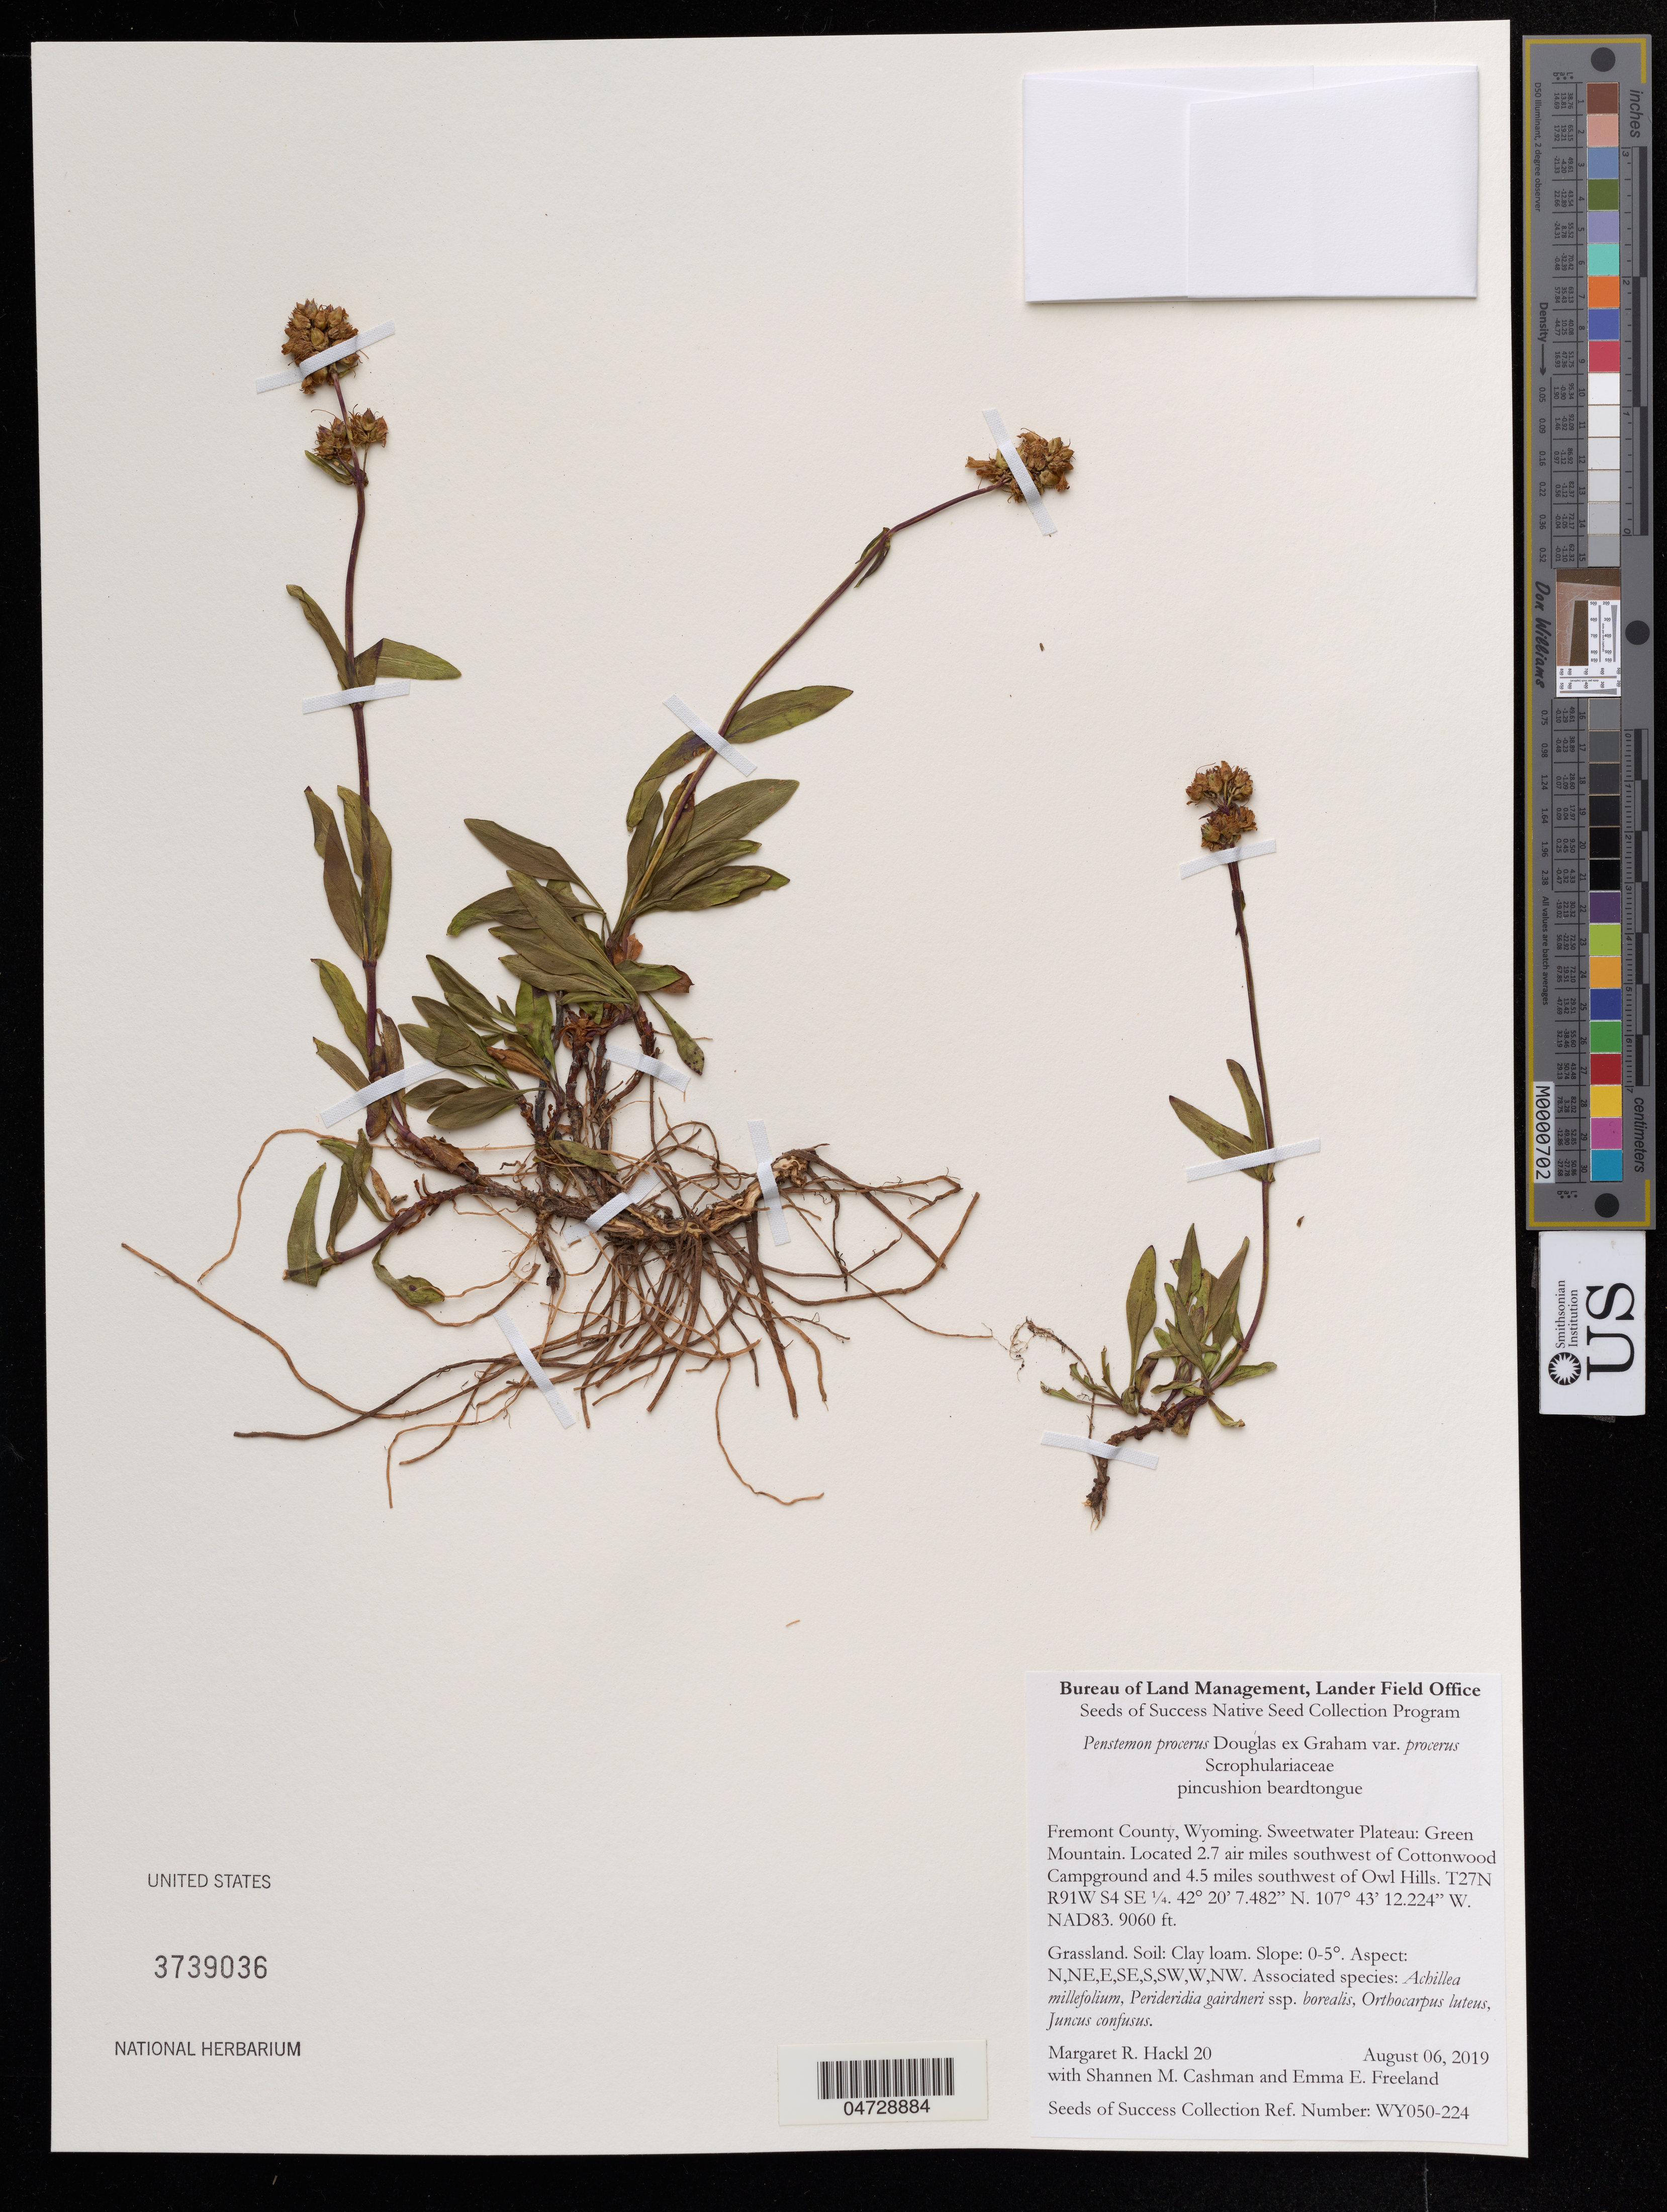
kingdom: Plantae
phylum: Tracheophyta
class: Magnoliopsida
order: Lamiales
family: Plantaginaceae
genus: Penstemon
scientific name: Penstemon procerus var. procerus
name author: Douglas ex Graham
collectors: M. Hackl, S. Cashman & E. Freeland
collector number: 20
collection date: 2019-08-06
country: United States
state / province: Wyoming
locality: Fremont County, Sweetwater Plateau: Green Mountain. Located 2.7 air miles southwest of Cottonwood Campground and 4.5 miles southwest of Owl Hills. T27N R91W S4 SE 1/4.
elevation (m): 2761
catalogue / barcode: US 3739036